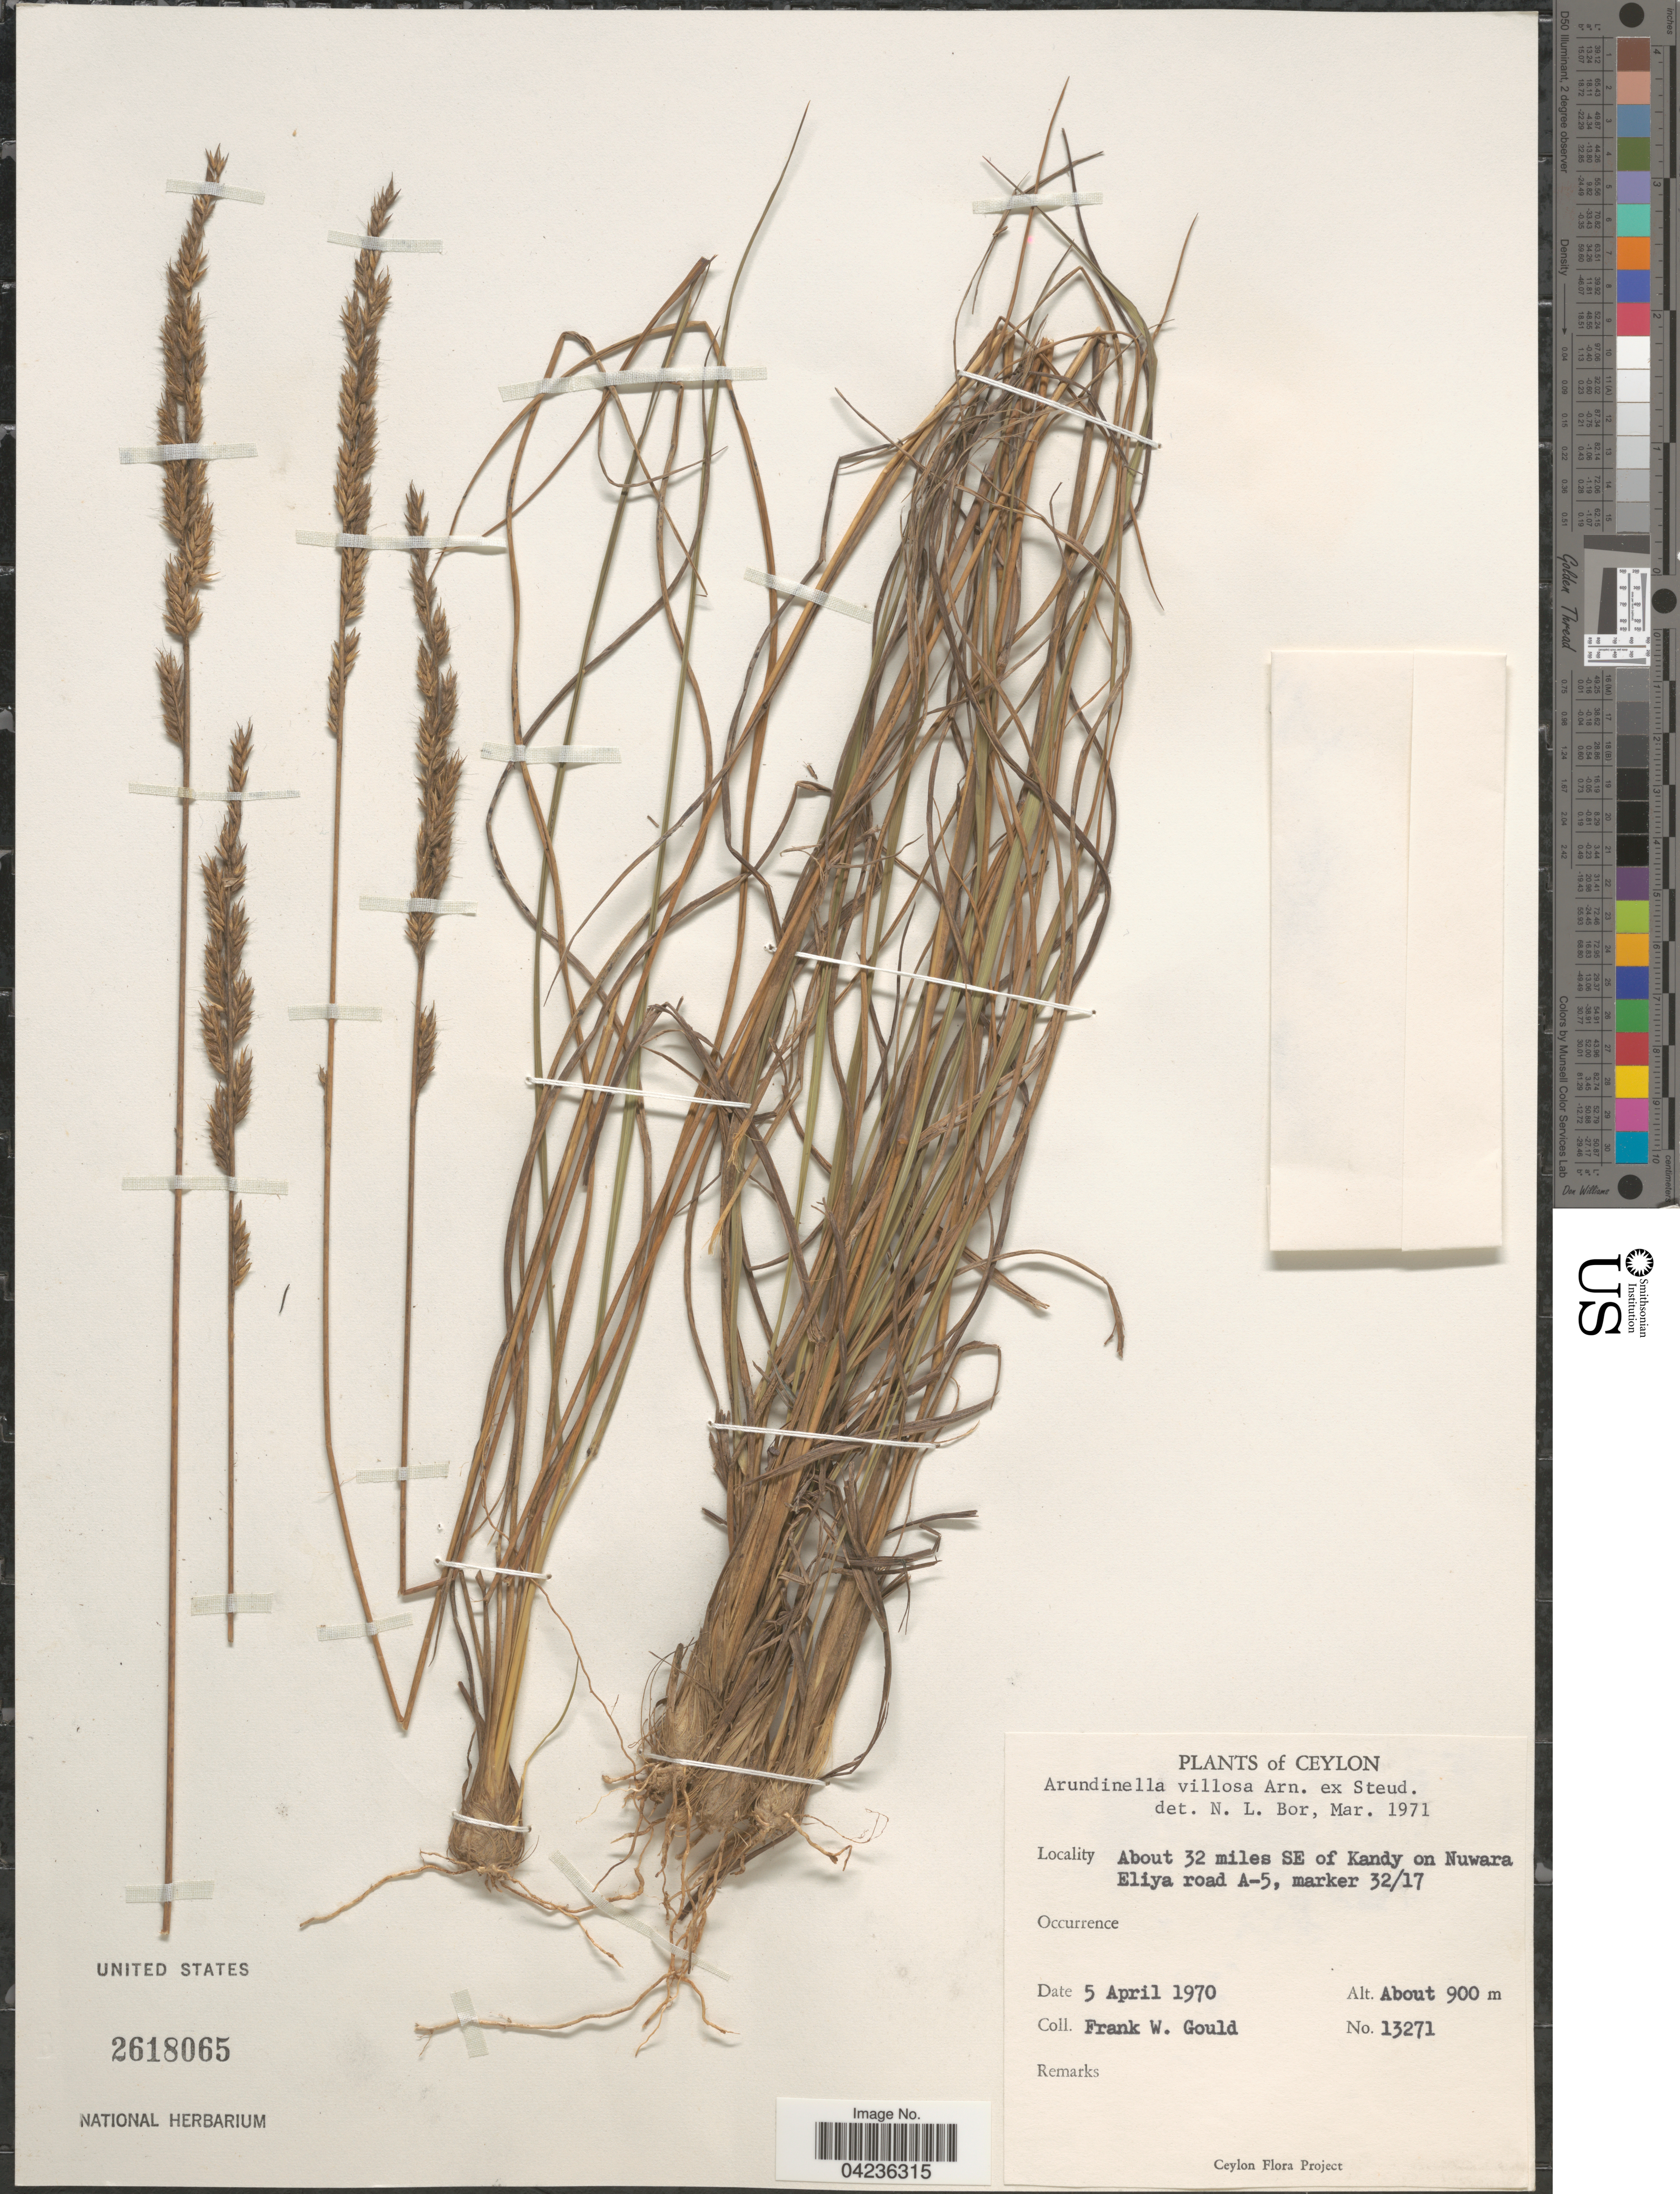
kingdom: Plantae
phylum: Tracheophyta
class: Liliopsida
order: Poales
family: Poaceae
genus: Arundinella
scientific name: Arundinella villosa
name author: Arn. ex Steud.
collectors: F. W. Gould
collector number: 13271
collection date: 1970-04-05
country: Sri Lanka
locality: Ceylon. About 32 miles SE of Kandy on Nuwara Eliya road A-5, marker 32/17.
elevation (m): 900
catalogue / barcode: US 2618065